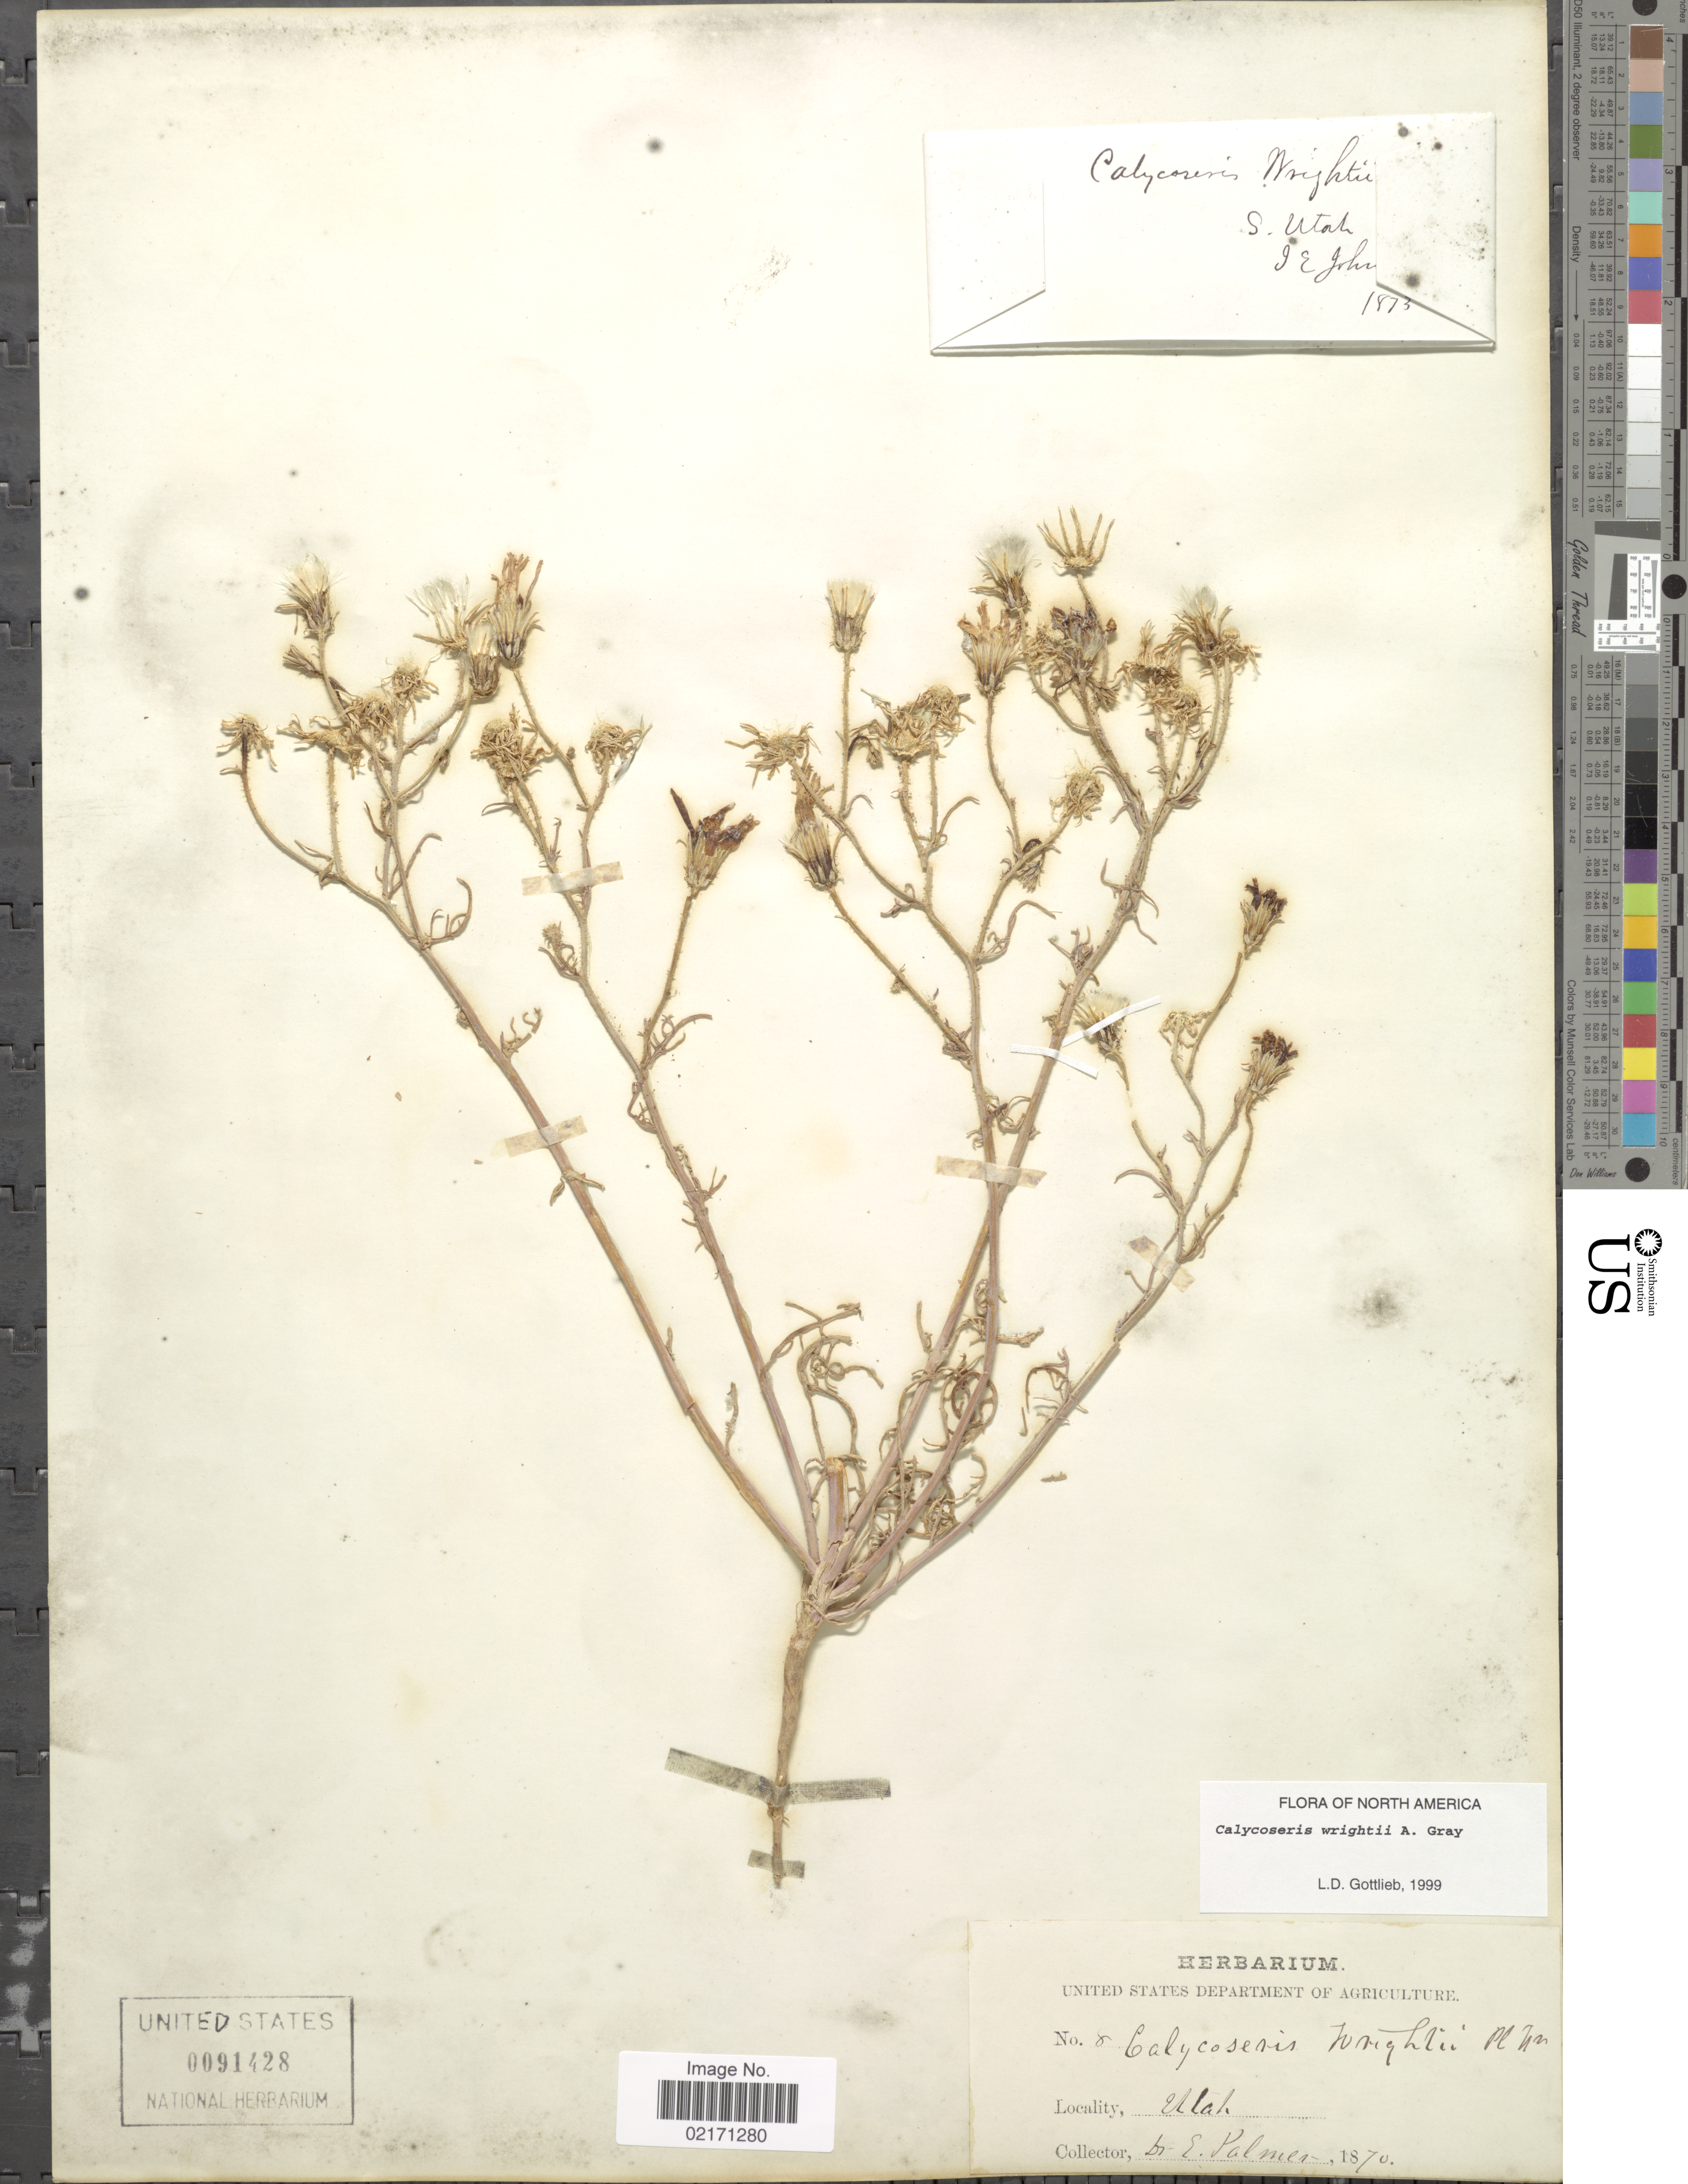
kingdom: Plantae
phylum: Tracheophyta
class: Magnoliopsida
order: Asterales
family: Asteraceae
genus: Calycoseris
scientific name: Calycoseris wrightii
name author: A. Gray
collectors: E. Palmer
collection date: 1870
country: United States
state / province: Utah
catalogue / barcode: US 91428